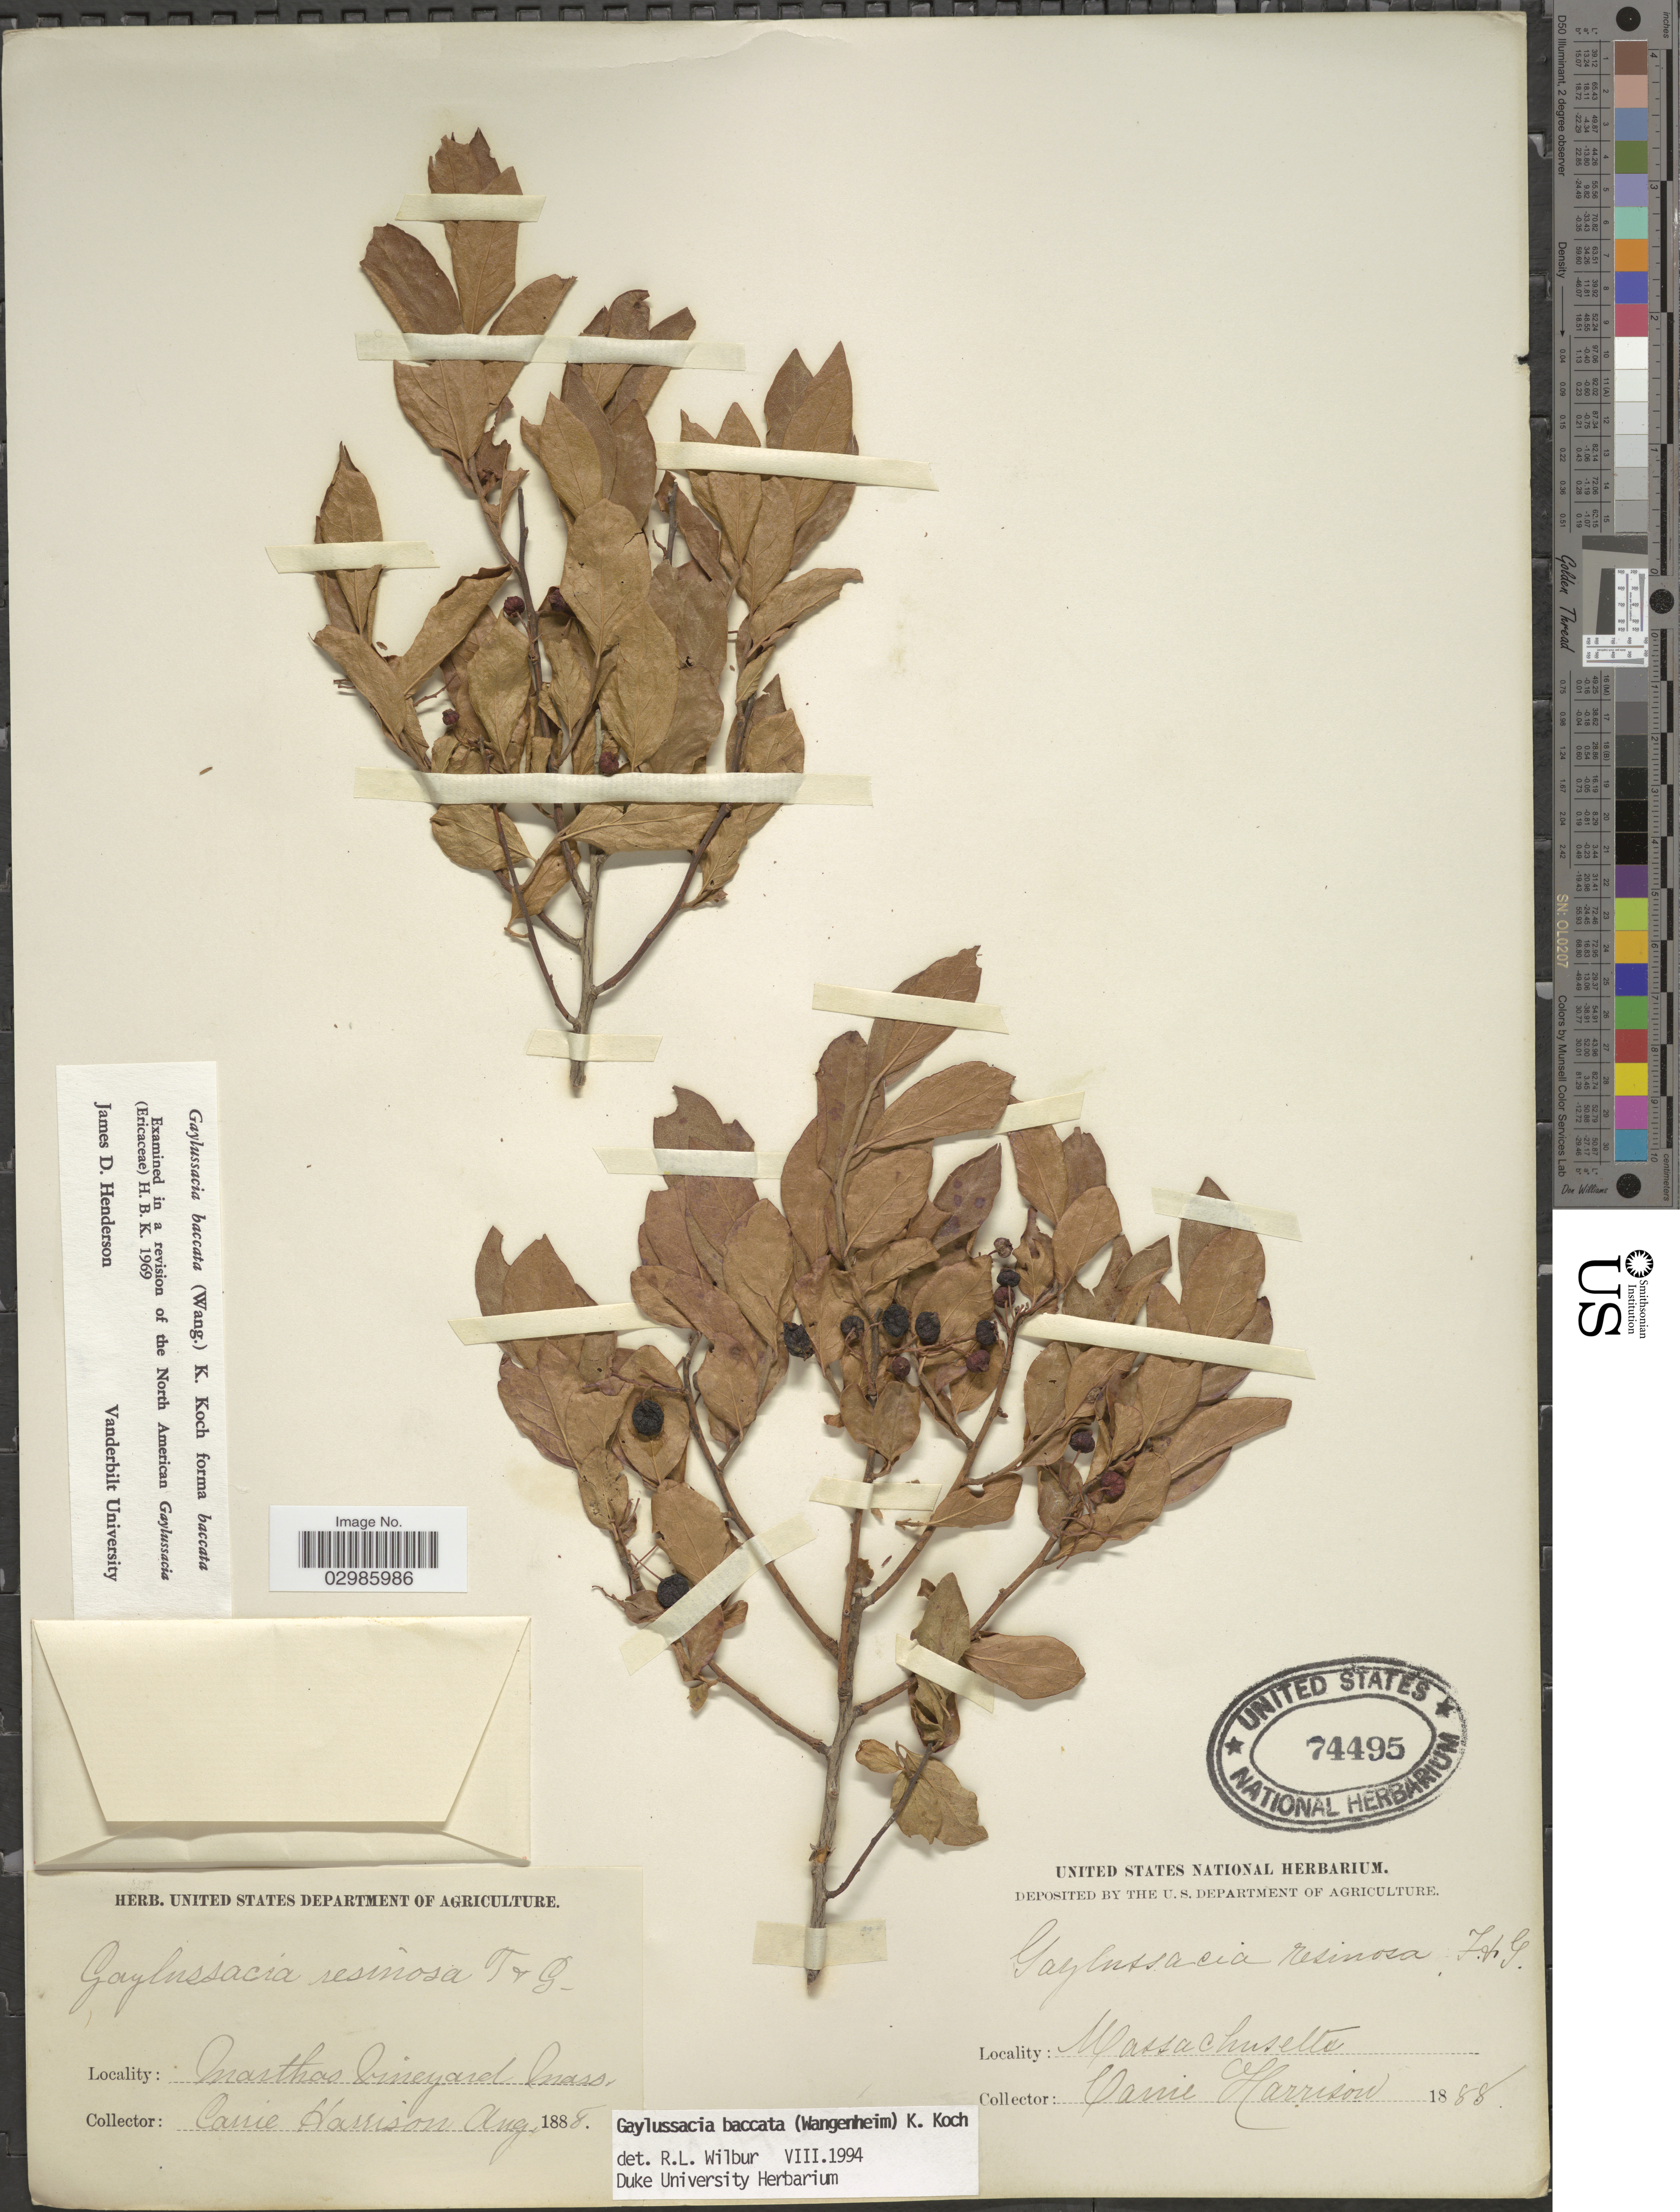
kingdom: Plantae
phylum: Tracheophyta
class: Magnoliopsida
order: Ericales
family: Ericaceae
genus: Gaylussacia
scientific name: Gaylussacia baccata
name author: (Wangenh.) K. Koch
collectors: C. Harrison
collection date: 1888-08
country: United States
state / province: Massachusetts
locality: Marthas Vineyard.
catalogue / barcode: US 74495